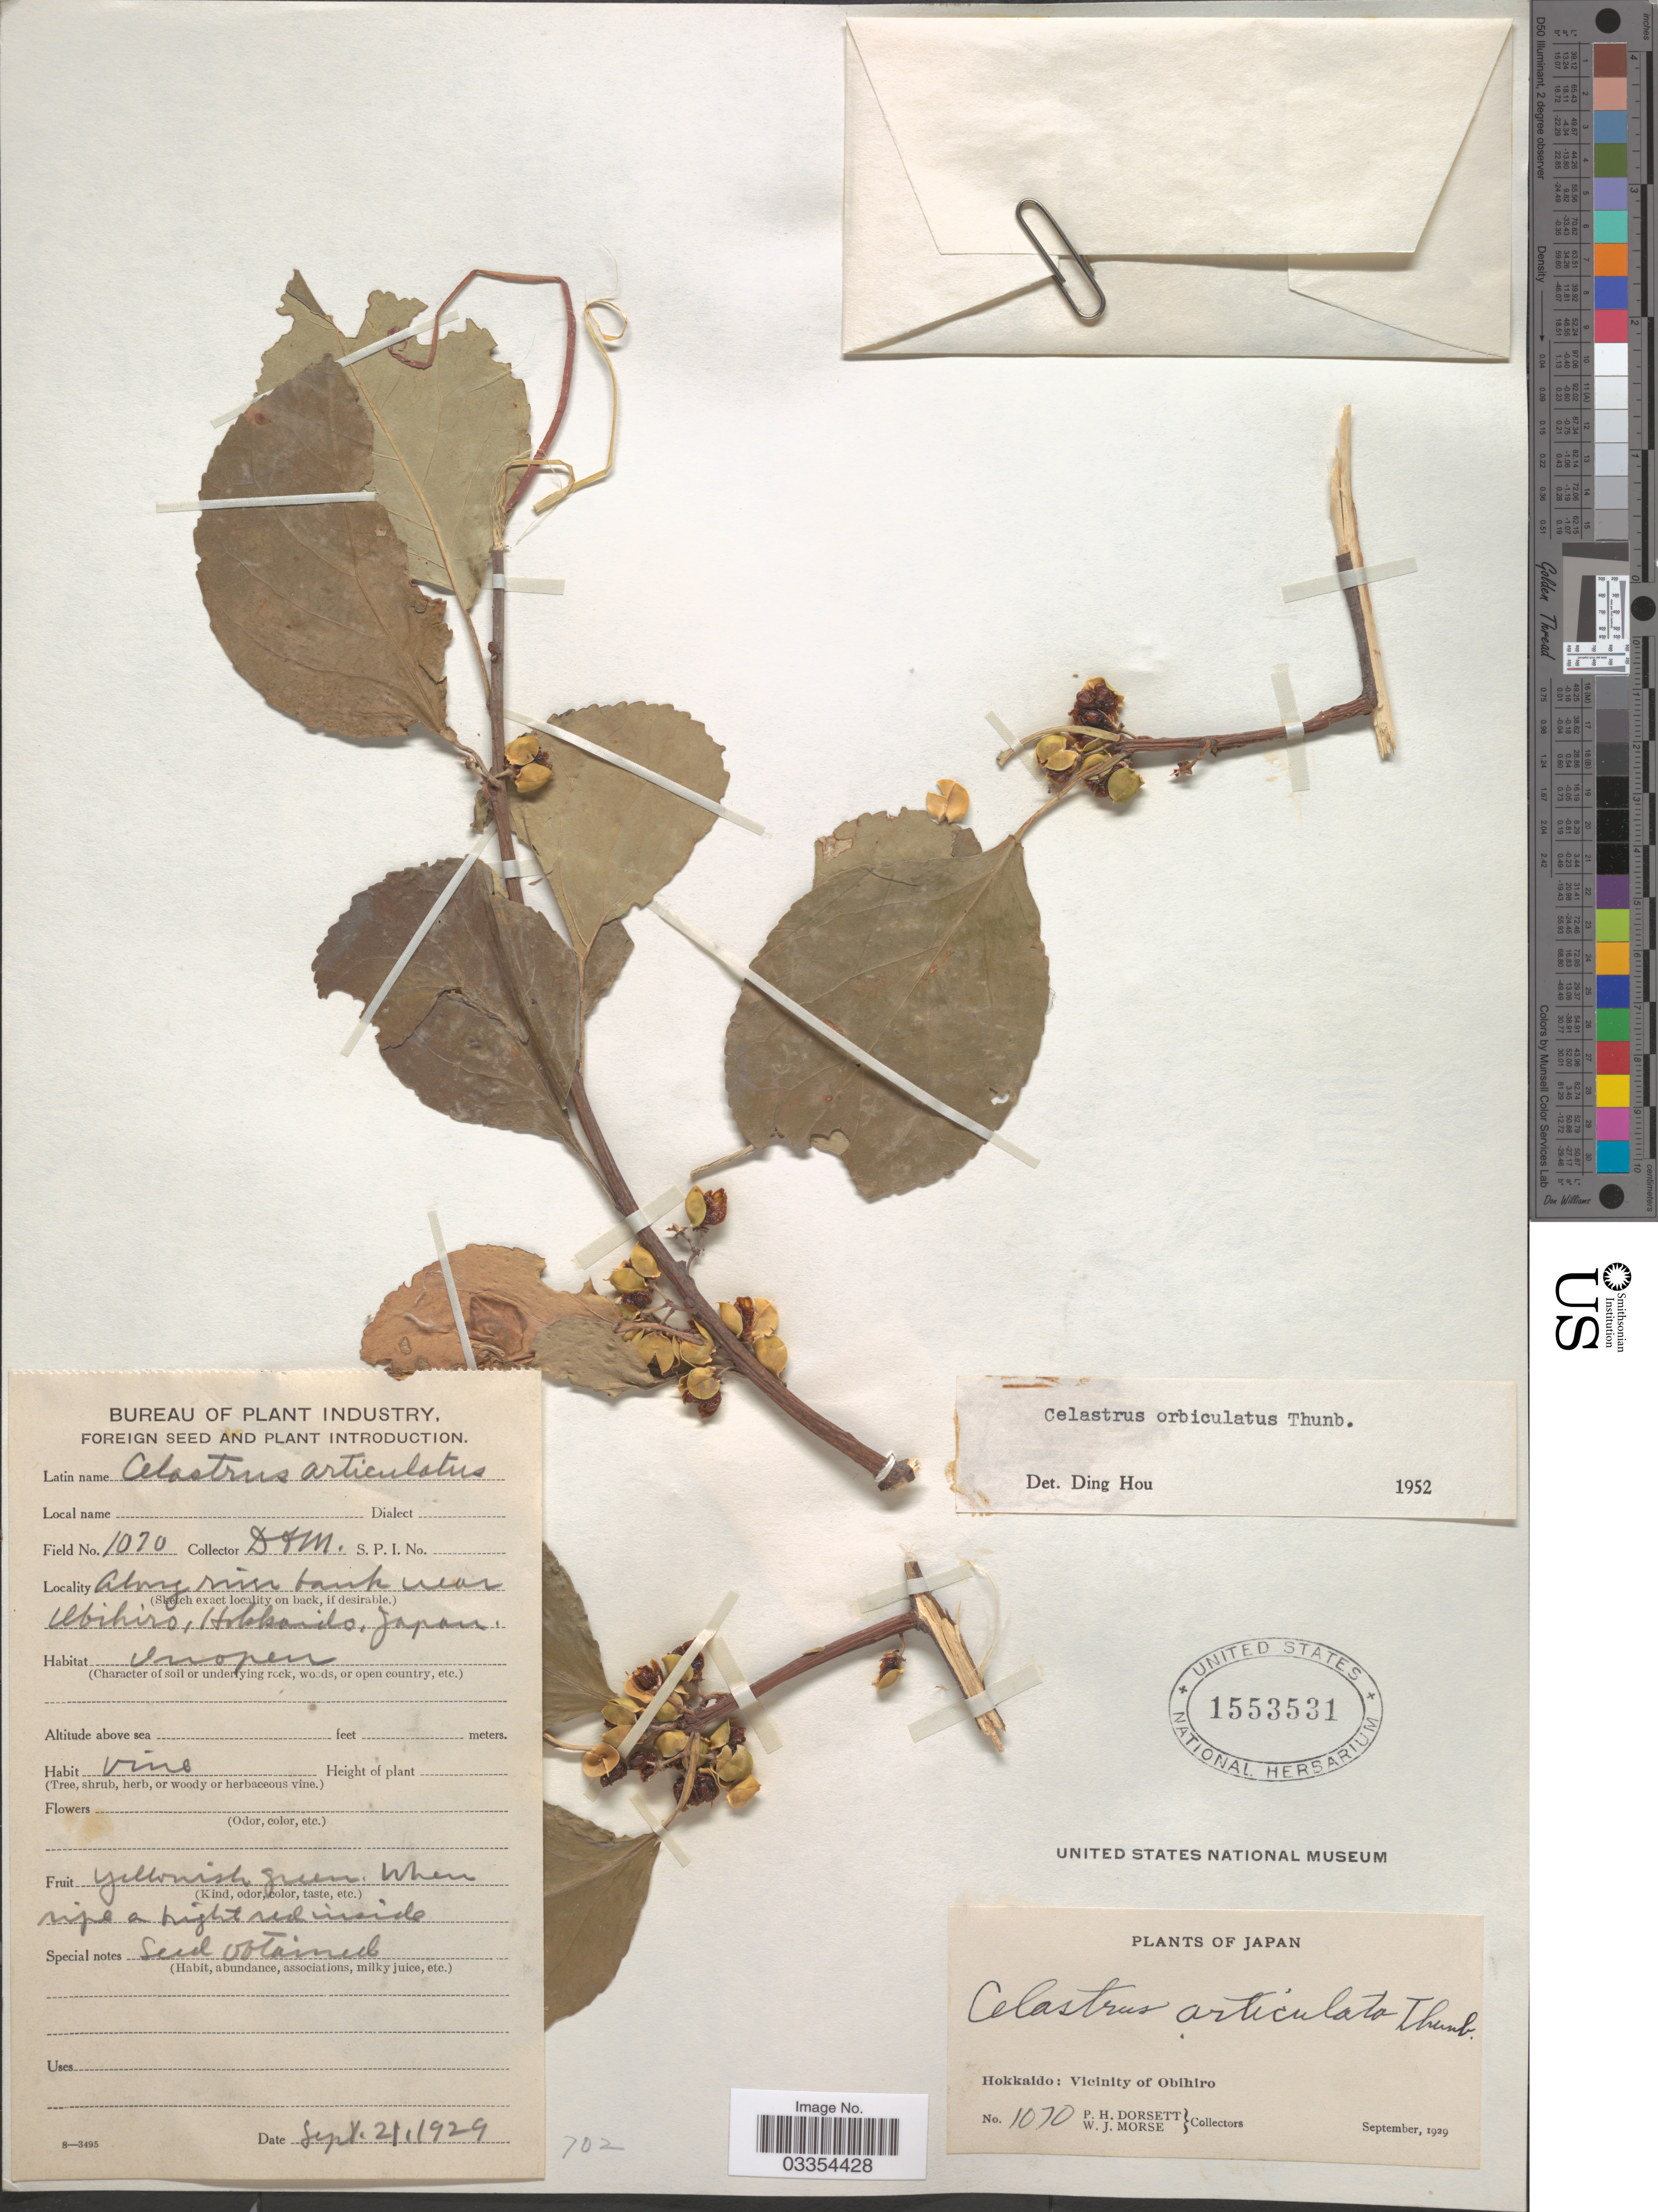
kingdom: Plantae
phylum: Tracheophyta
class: Magnoliopsida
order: Celastrales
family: Celastraceae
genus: Celastrus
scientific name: Celastrus orbiculatus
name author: Thunb.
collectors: P. H. Dorsett & W. J. Morse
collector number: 1070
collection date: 1929-09-21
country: Japan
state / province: Hokkaidō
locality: Vicinity of Obihiro. Along river bank near Obihiro.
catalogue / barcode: US 1553531